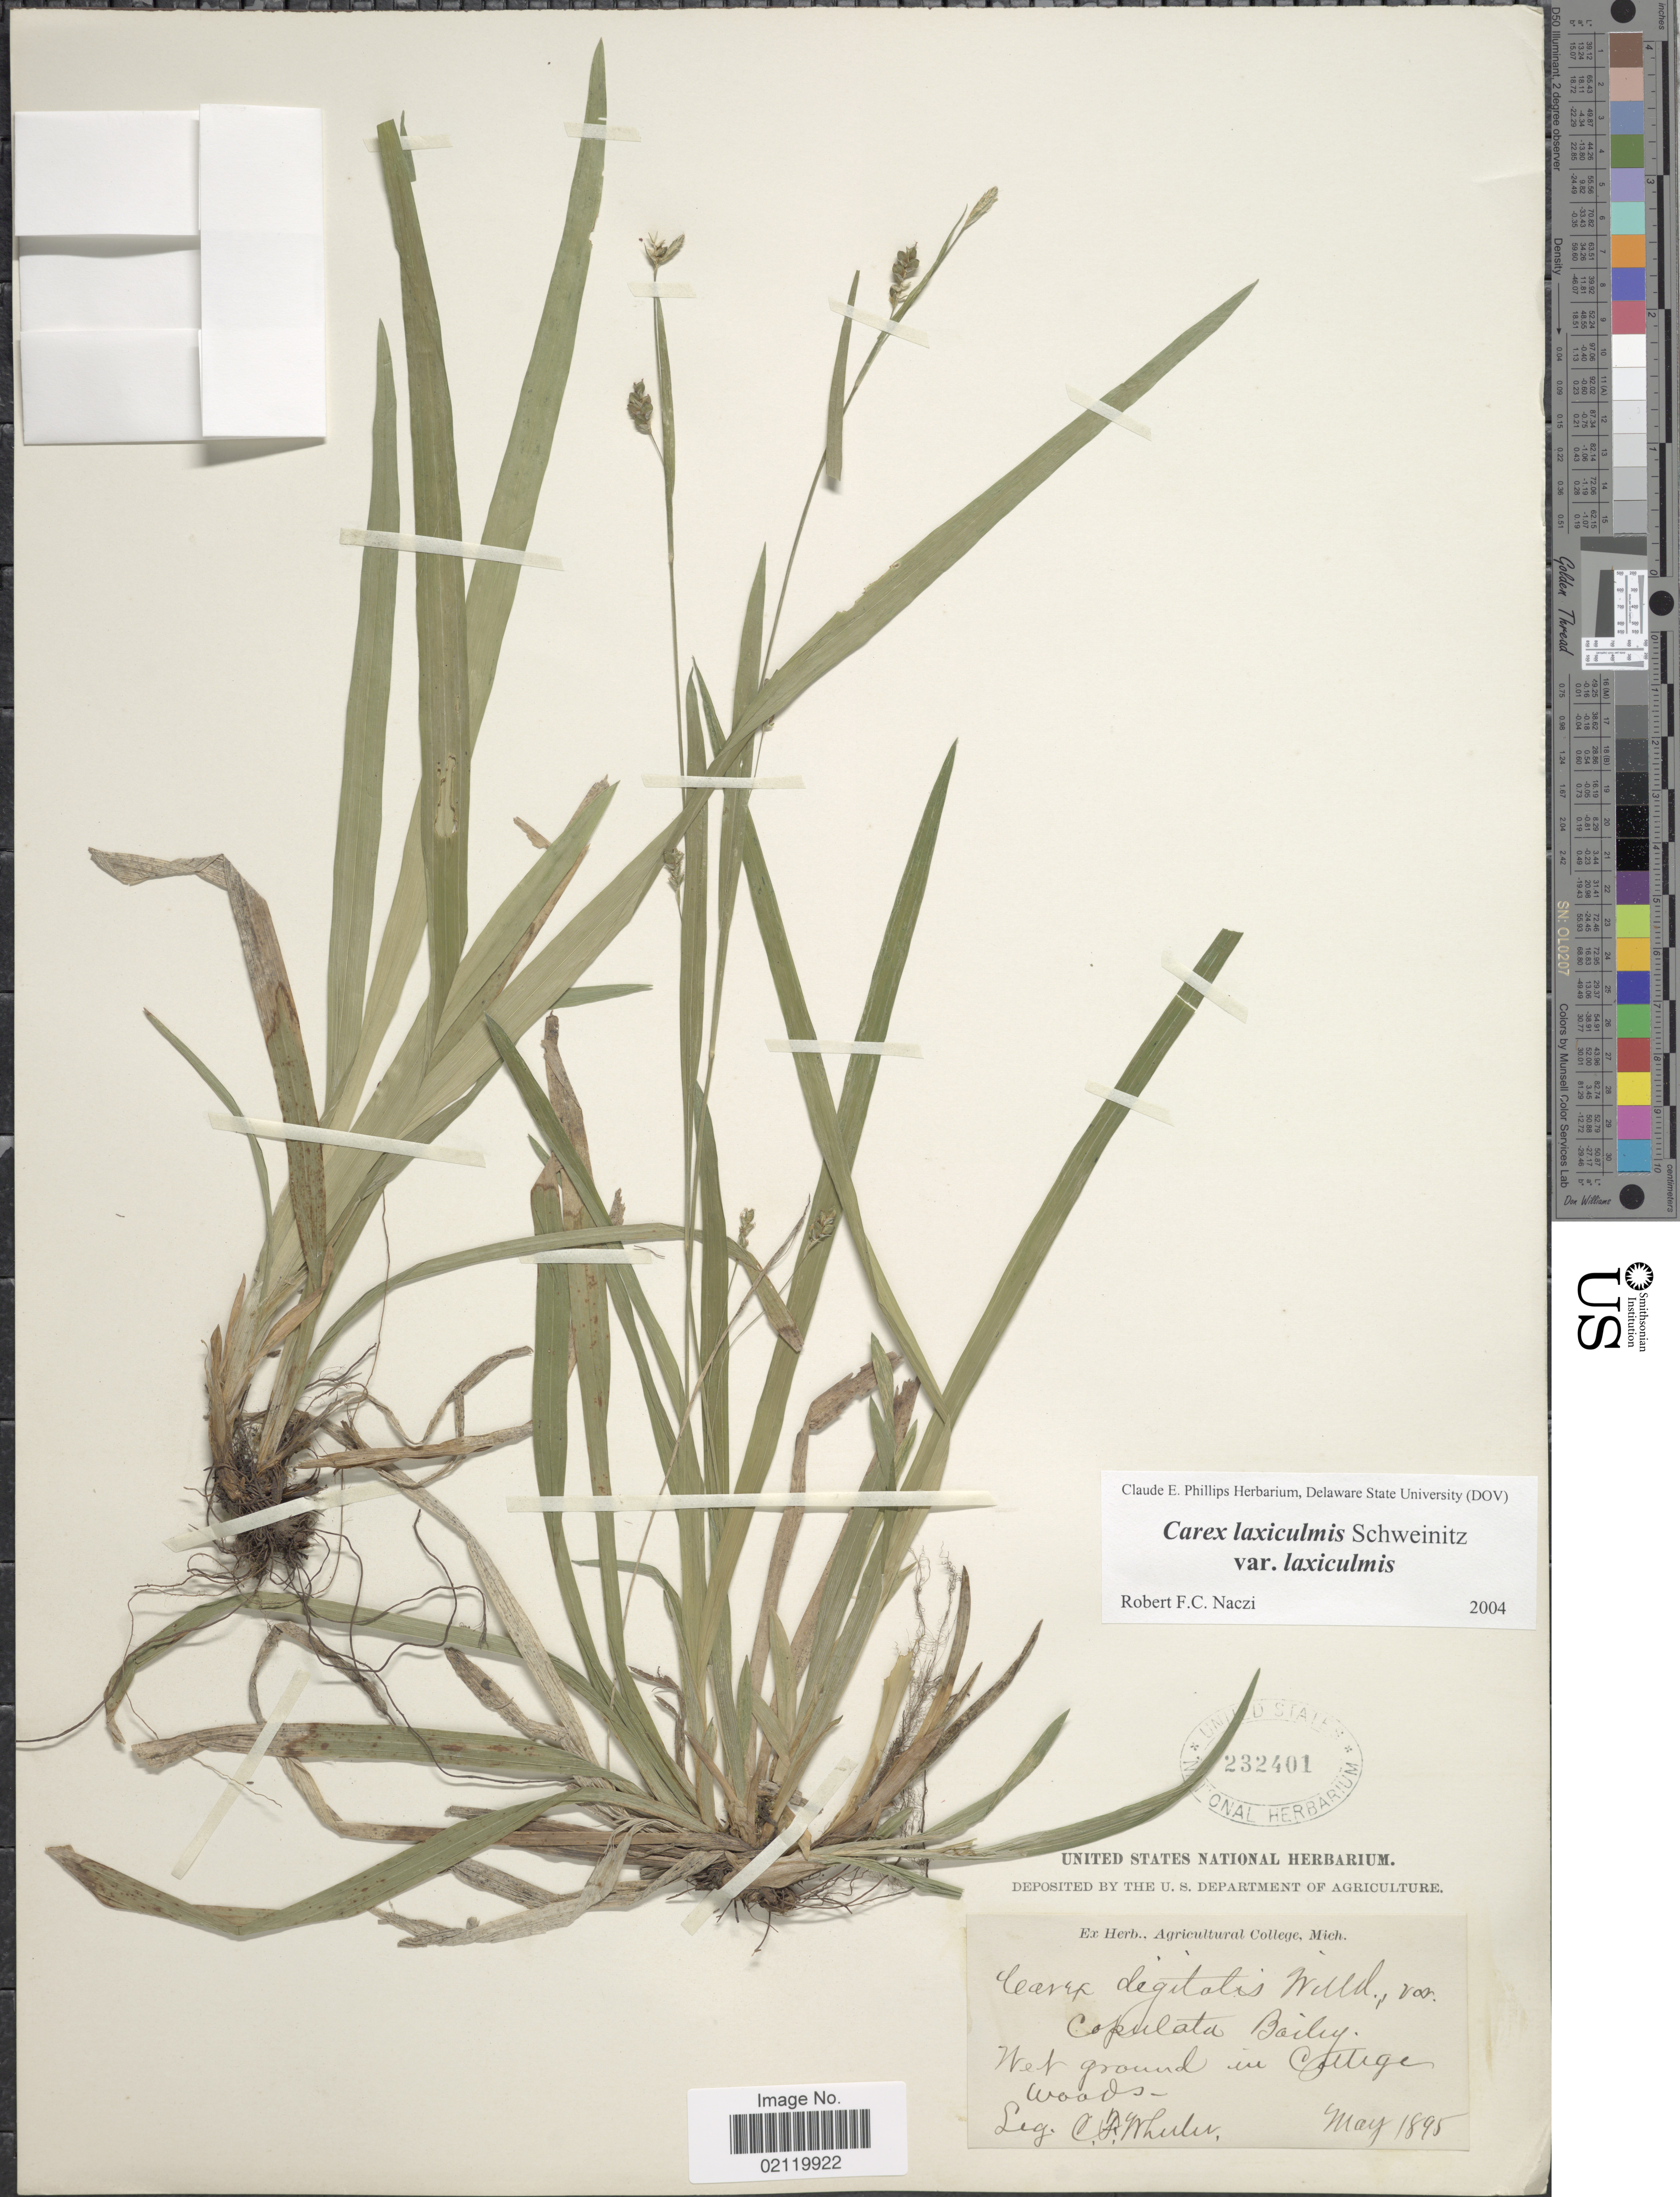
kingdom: Plantae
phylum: Tracheophyta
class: Liliopsida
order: Poales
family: Cyperaceae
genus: Carex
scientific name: Carex laxiculmis var. laxiculmis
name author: Schwein.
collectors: C. Wheeler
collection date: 1895-05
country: United States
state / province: Michigan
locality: Wet ground in College Woods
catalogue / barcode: US 232401